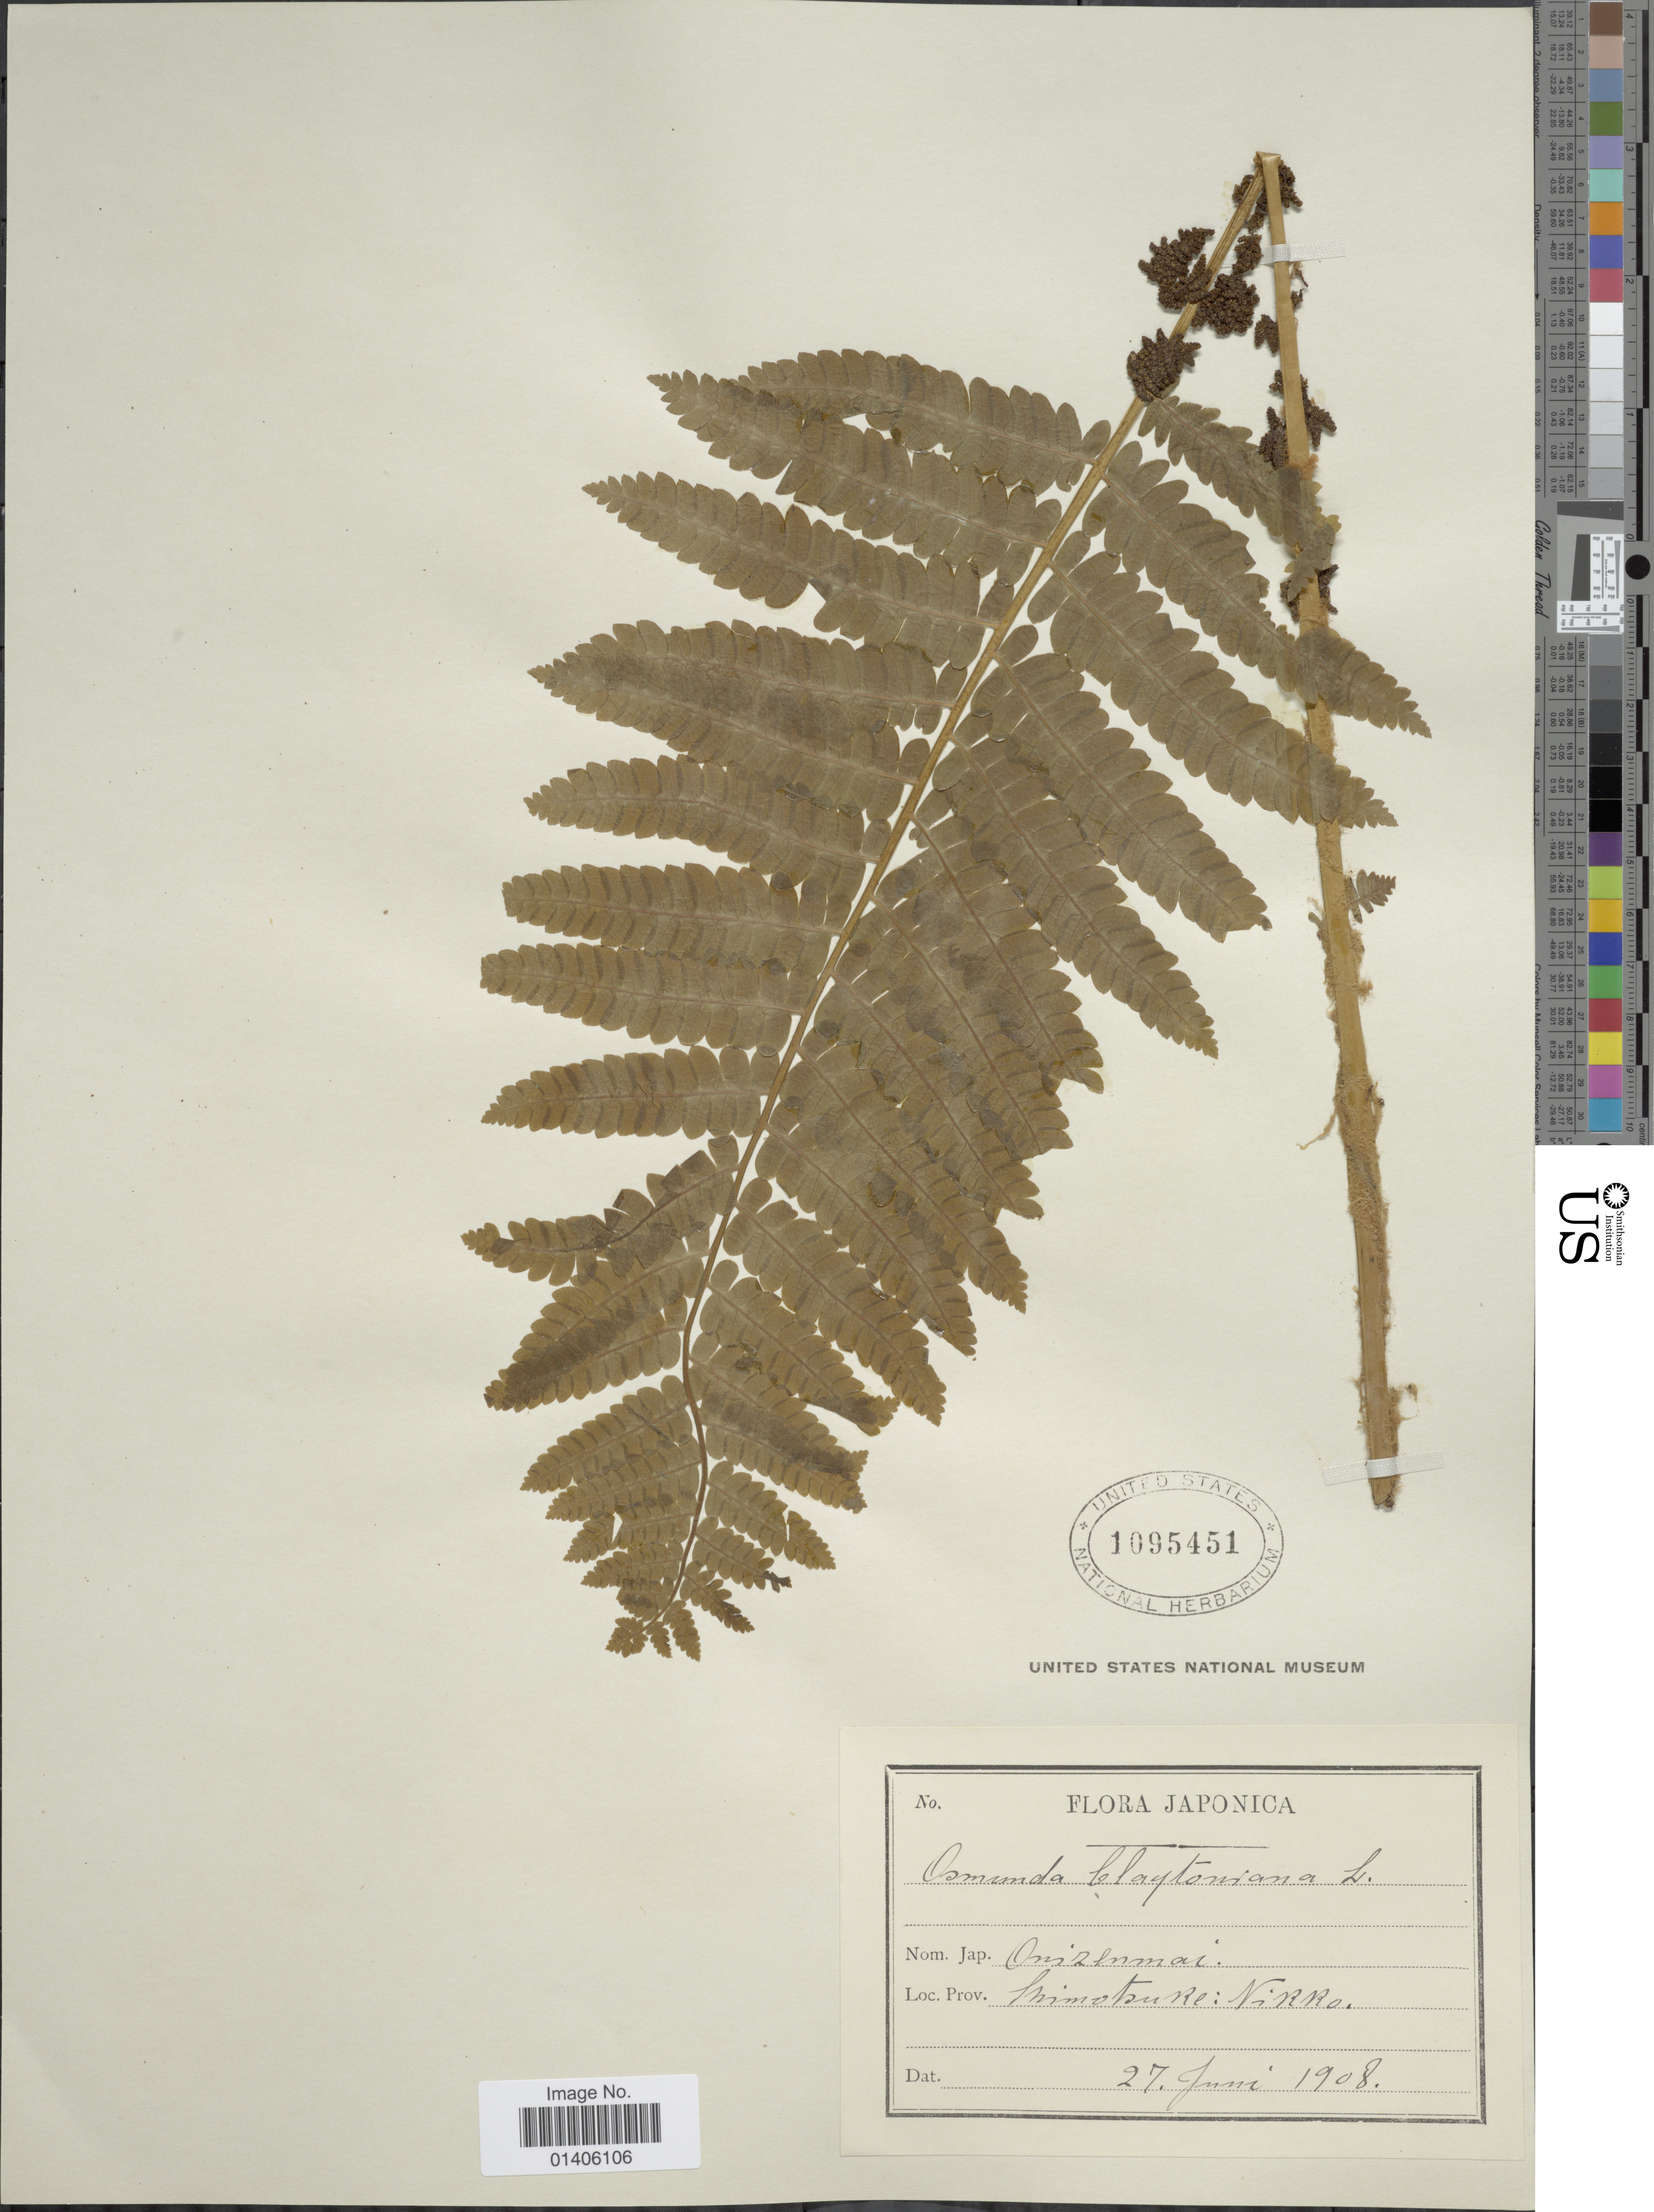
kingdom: Plantae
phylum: Tracheophyta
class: Polypodiopsida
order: Osmundales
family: Osmundaceae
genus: Osmunda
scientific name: Osmunda claytoniana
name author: (L.) Tagawa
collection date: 1908-06-27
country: Japan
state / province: Totigi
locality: Shimotsuke: Nikko.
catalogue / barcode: US 1095451